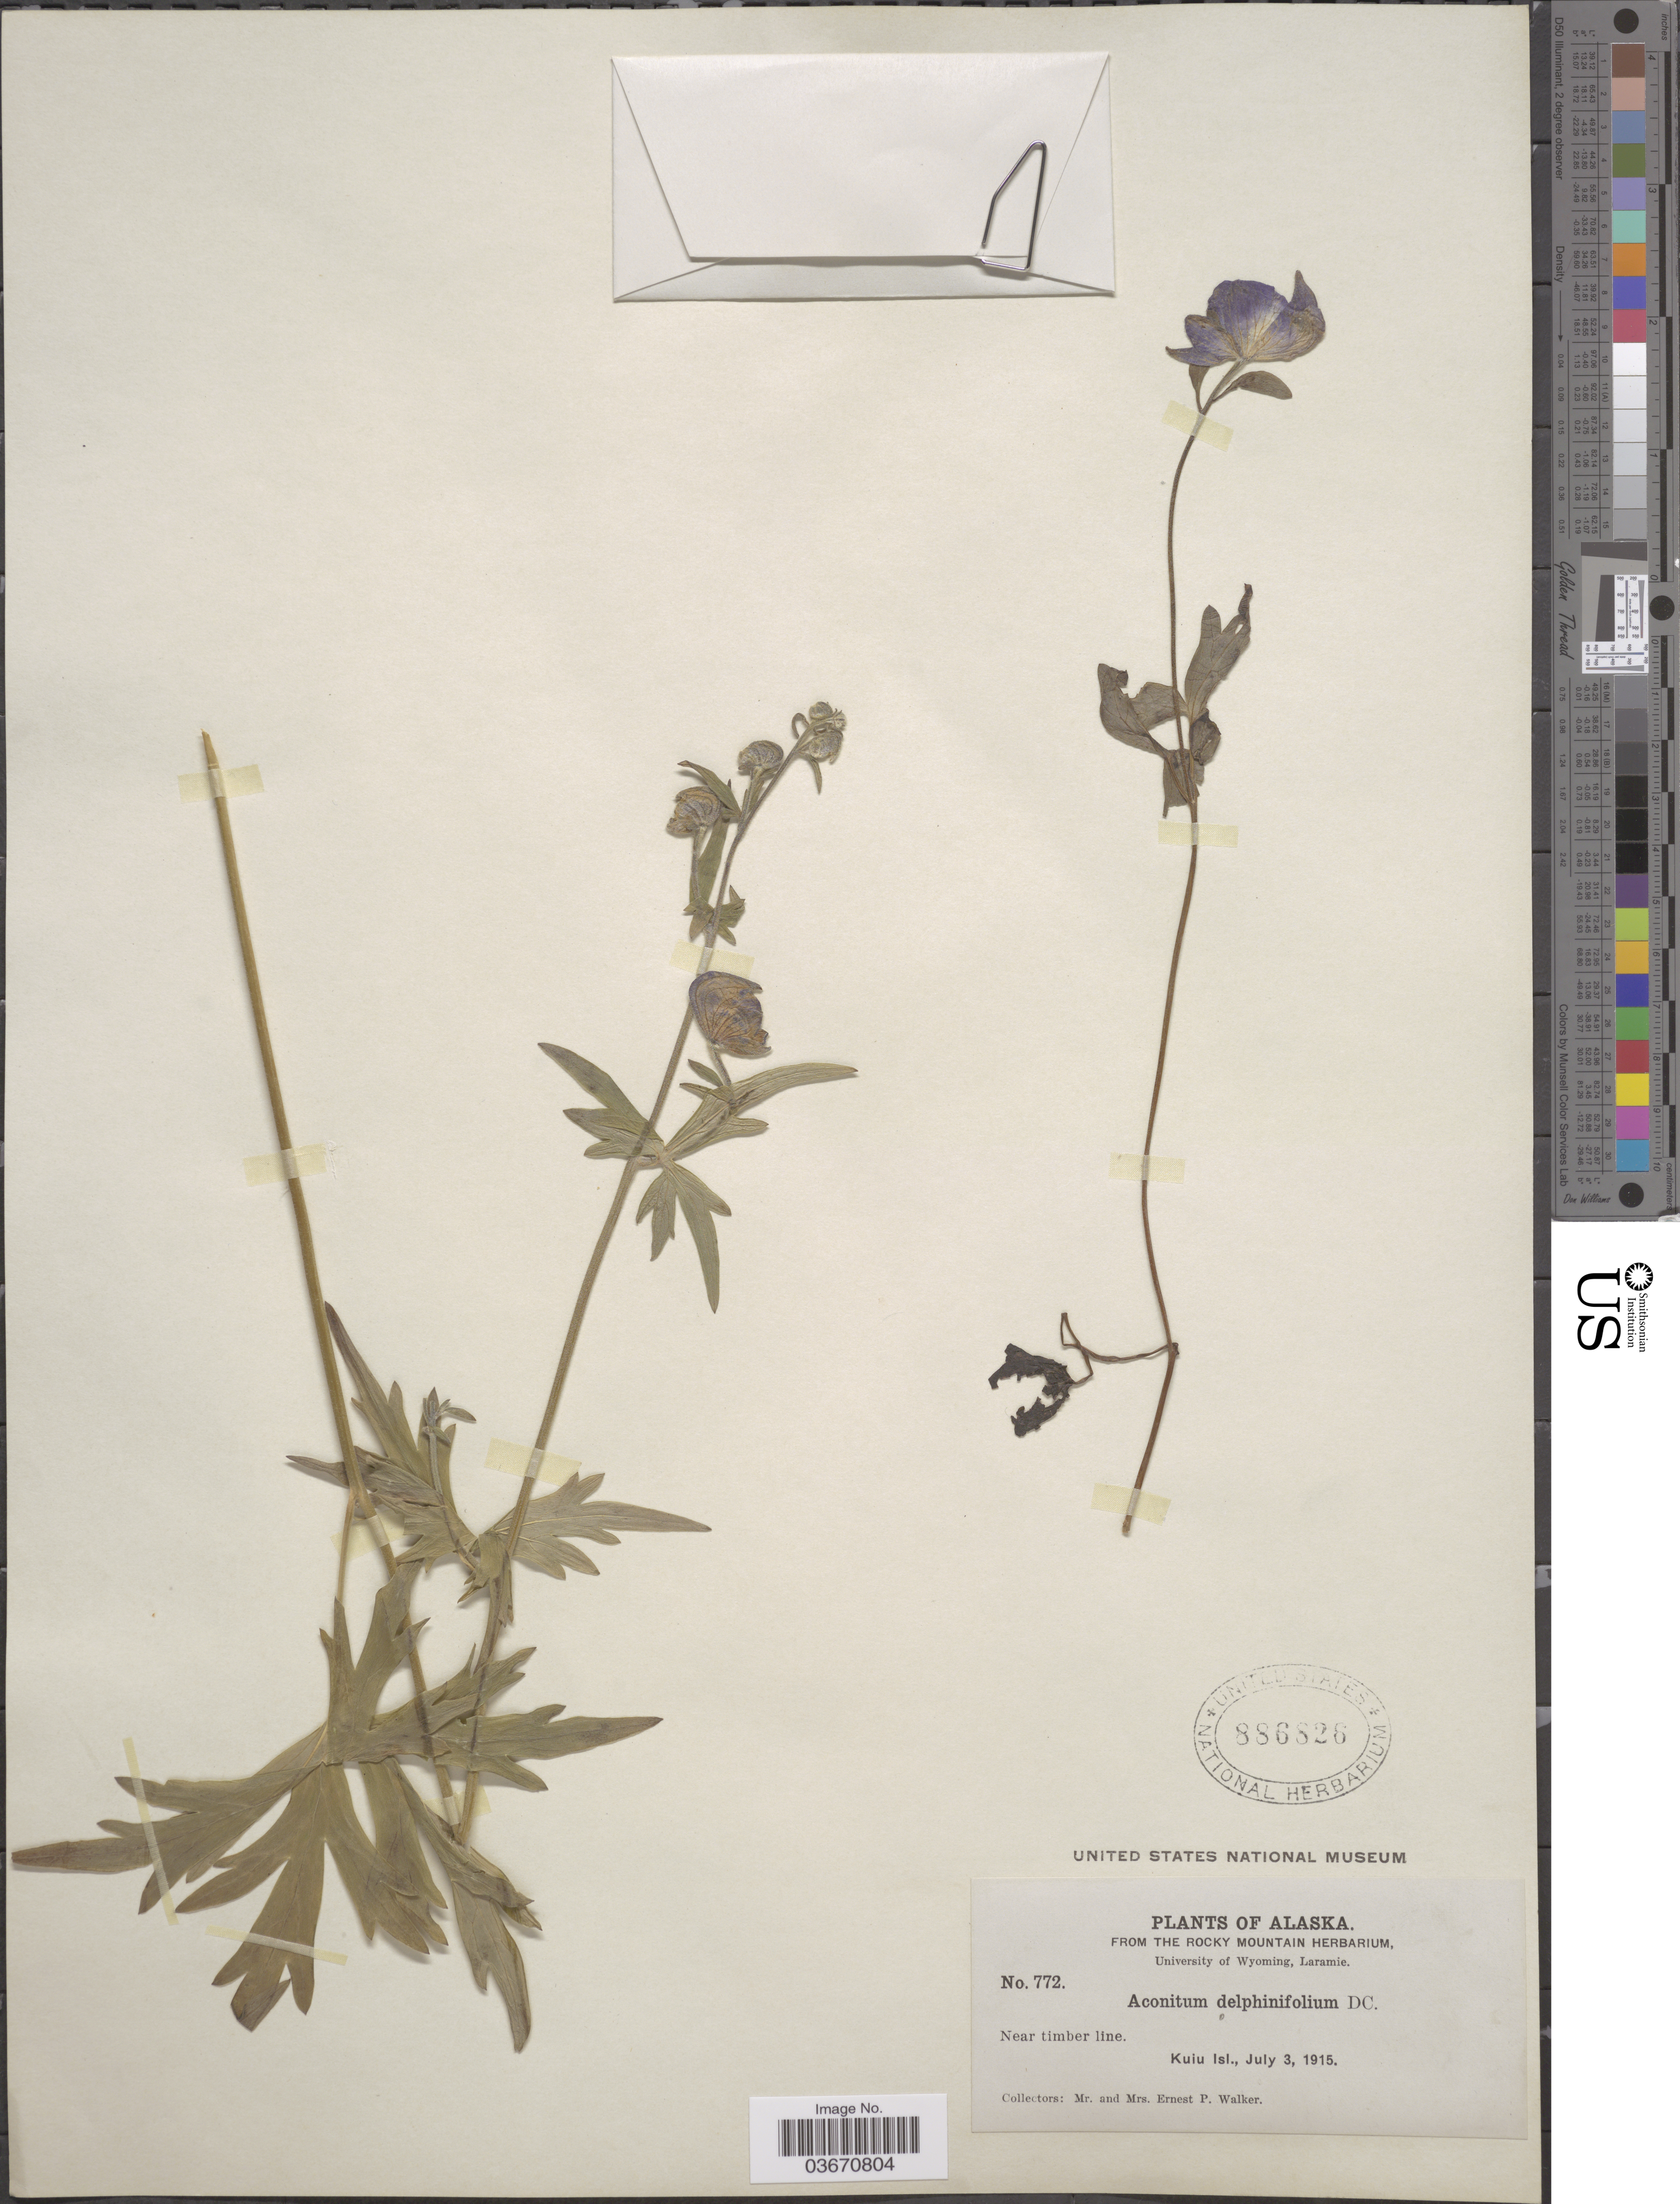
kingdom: Plantae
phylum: Tracheophyta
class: Magnoliopsida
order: Ranunculales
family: Ranunculaceae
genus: Aconitum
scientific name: Aconitum delphinifolium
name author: DC.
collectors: E. P. Walker & E. Walker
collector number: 772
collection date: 1915-07-03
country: United States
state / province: Alaska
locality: Near timber line. Kuiu Isl.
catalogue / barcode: US 886826